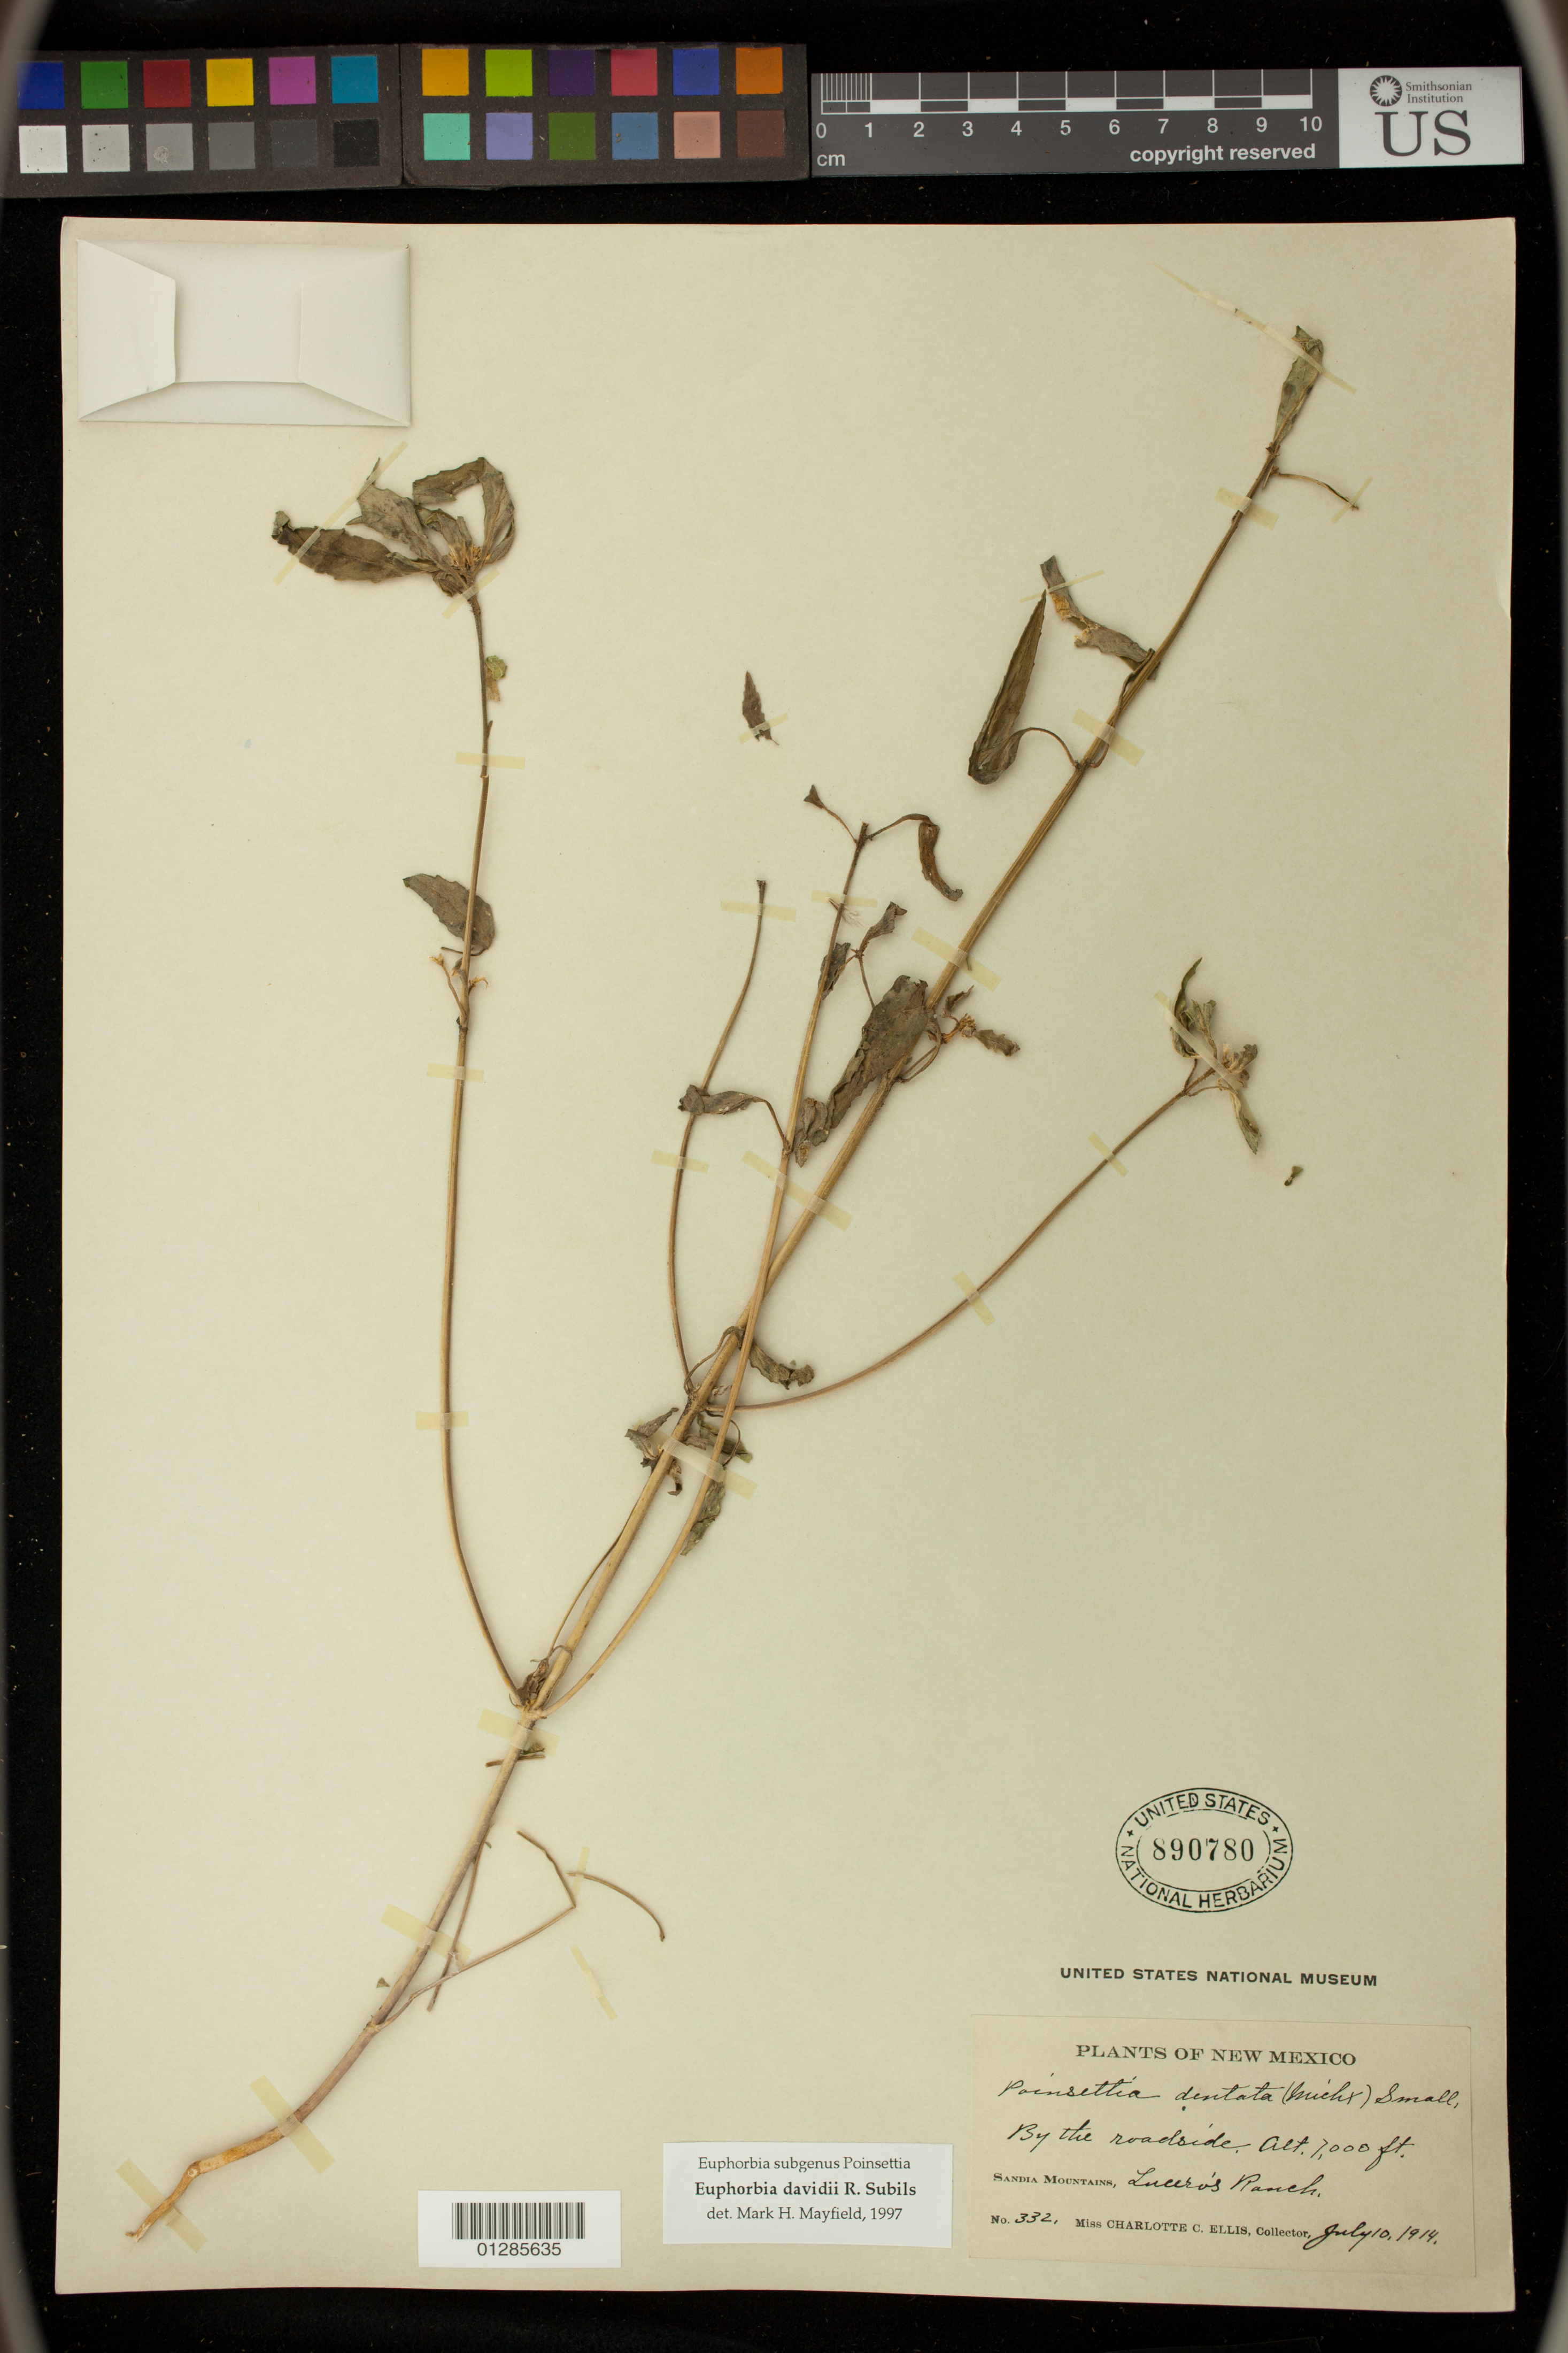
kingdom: Plantae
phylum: Tracheophyta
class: Magnoliopsida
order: Malpighiales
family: Euphorbiaceae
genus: Euphorbia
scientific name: Euphorbia davidii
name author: Subils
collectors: C. C. Ellis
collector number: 332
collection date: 1914-07-10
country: United States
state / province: New Mexico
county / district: Bernalillo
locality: By the roadside. Sandia Mountains, Lucero's Ranch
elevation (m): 2134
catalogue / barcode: US 890780